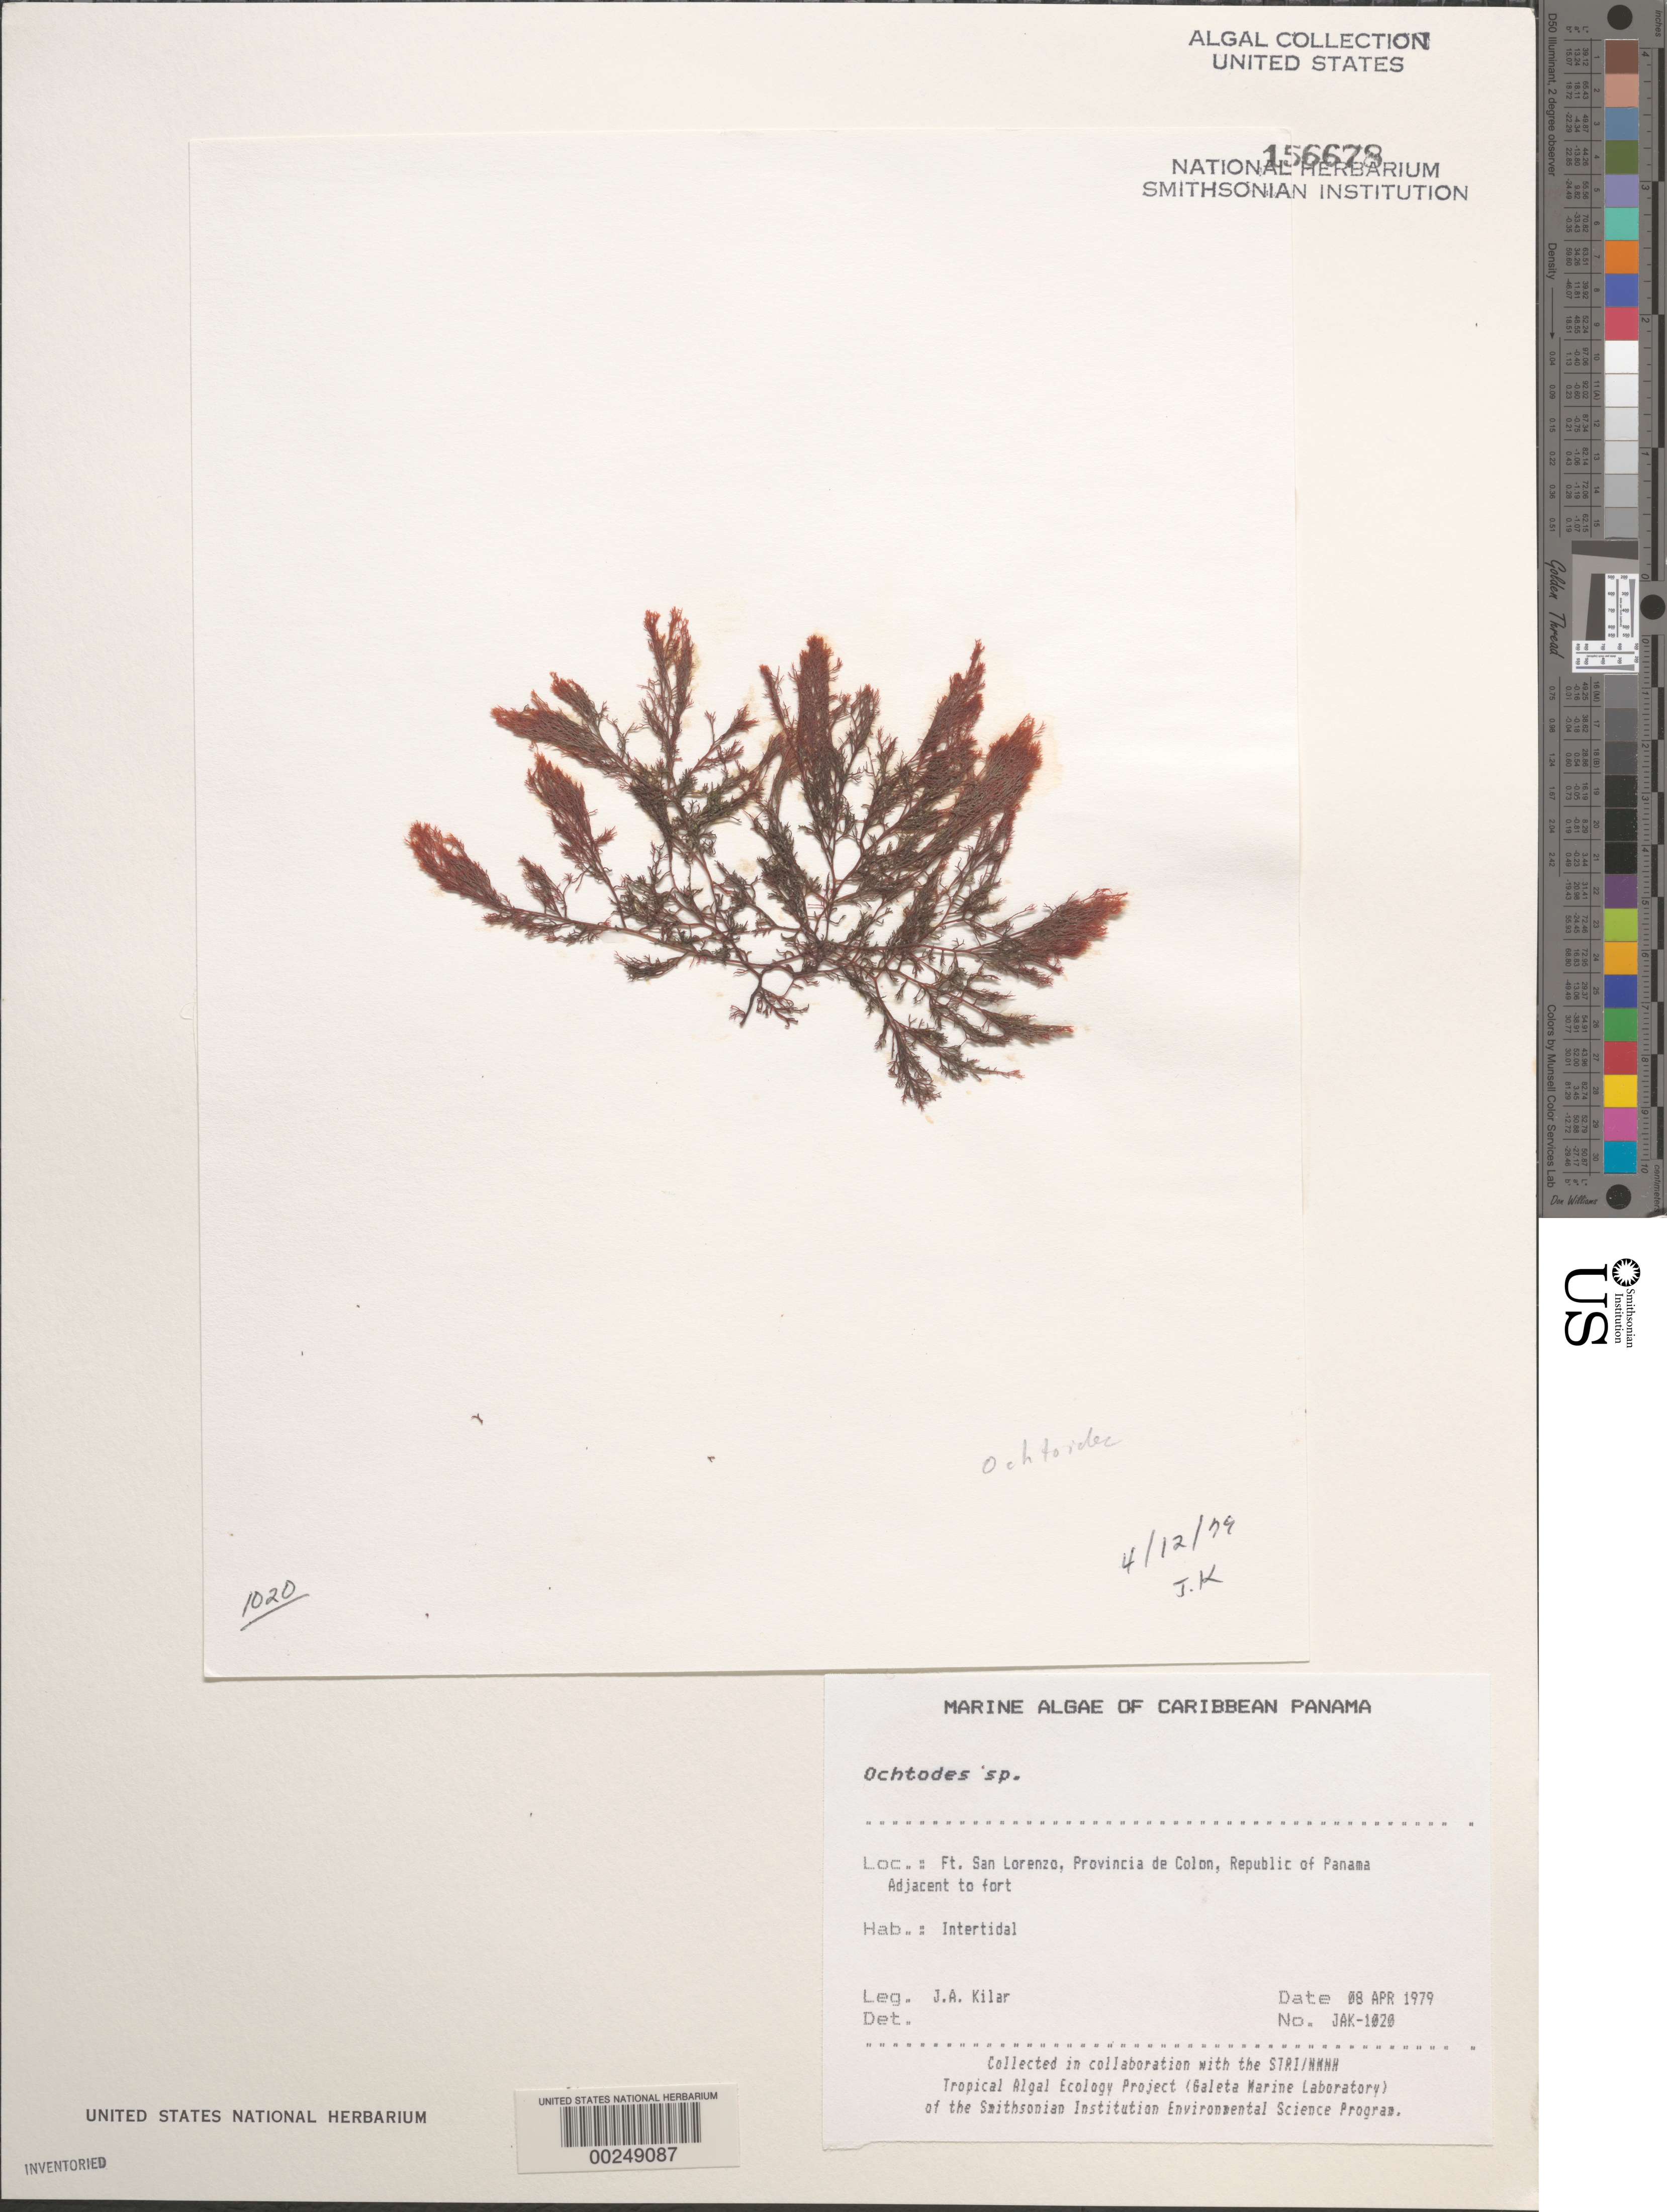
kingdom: Plantae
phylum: Rhodophyta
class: Florideophyceae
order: Gigartinales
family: Rhizophyllidaceae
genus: Ochtodes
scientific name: Ochtodes sp.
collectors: J. A. Kilar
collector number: JAK-1020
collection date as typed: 08 Apr 1979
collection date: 1979-04-08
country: Panama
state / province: Colón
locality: Fort San Lorenzo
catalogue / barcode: US 156678